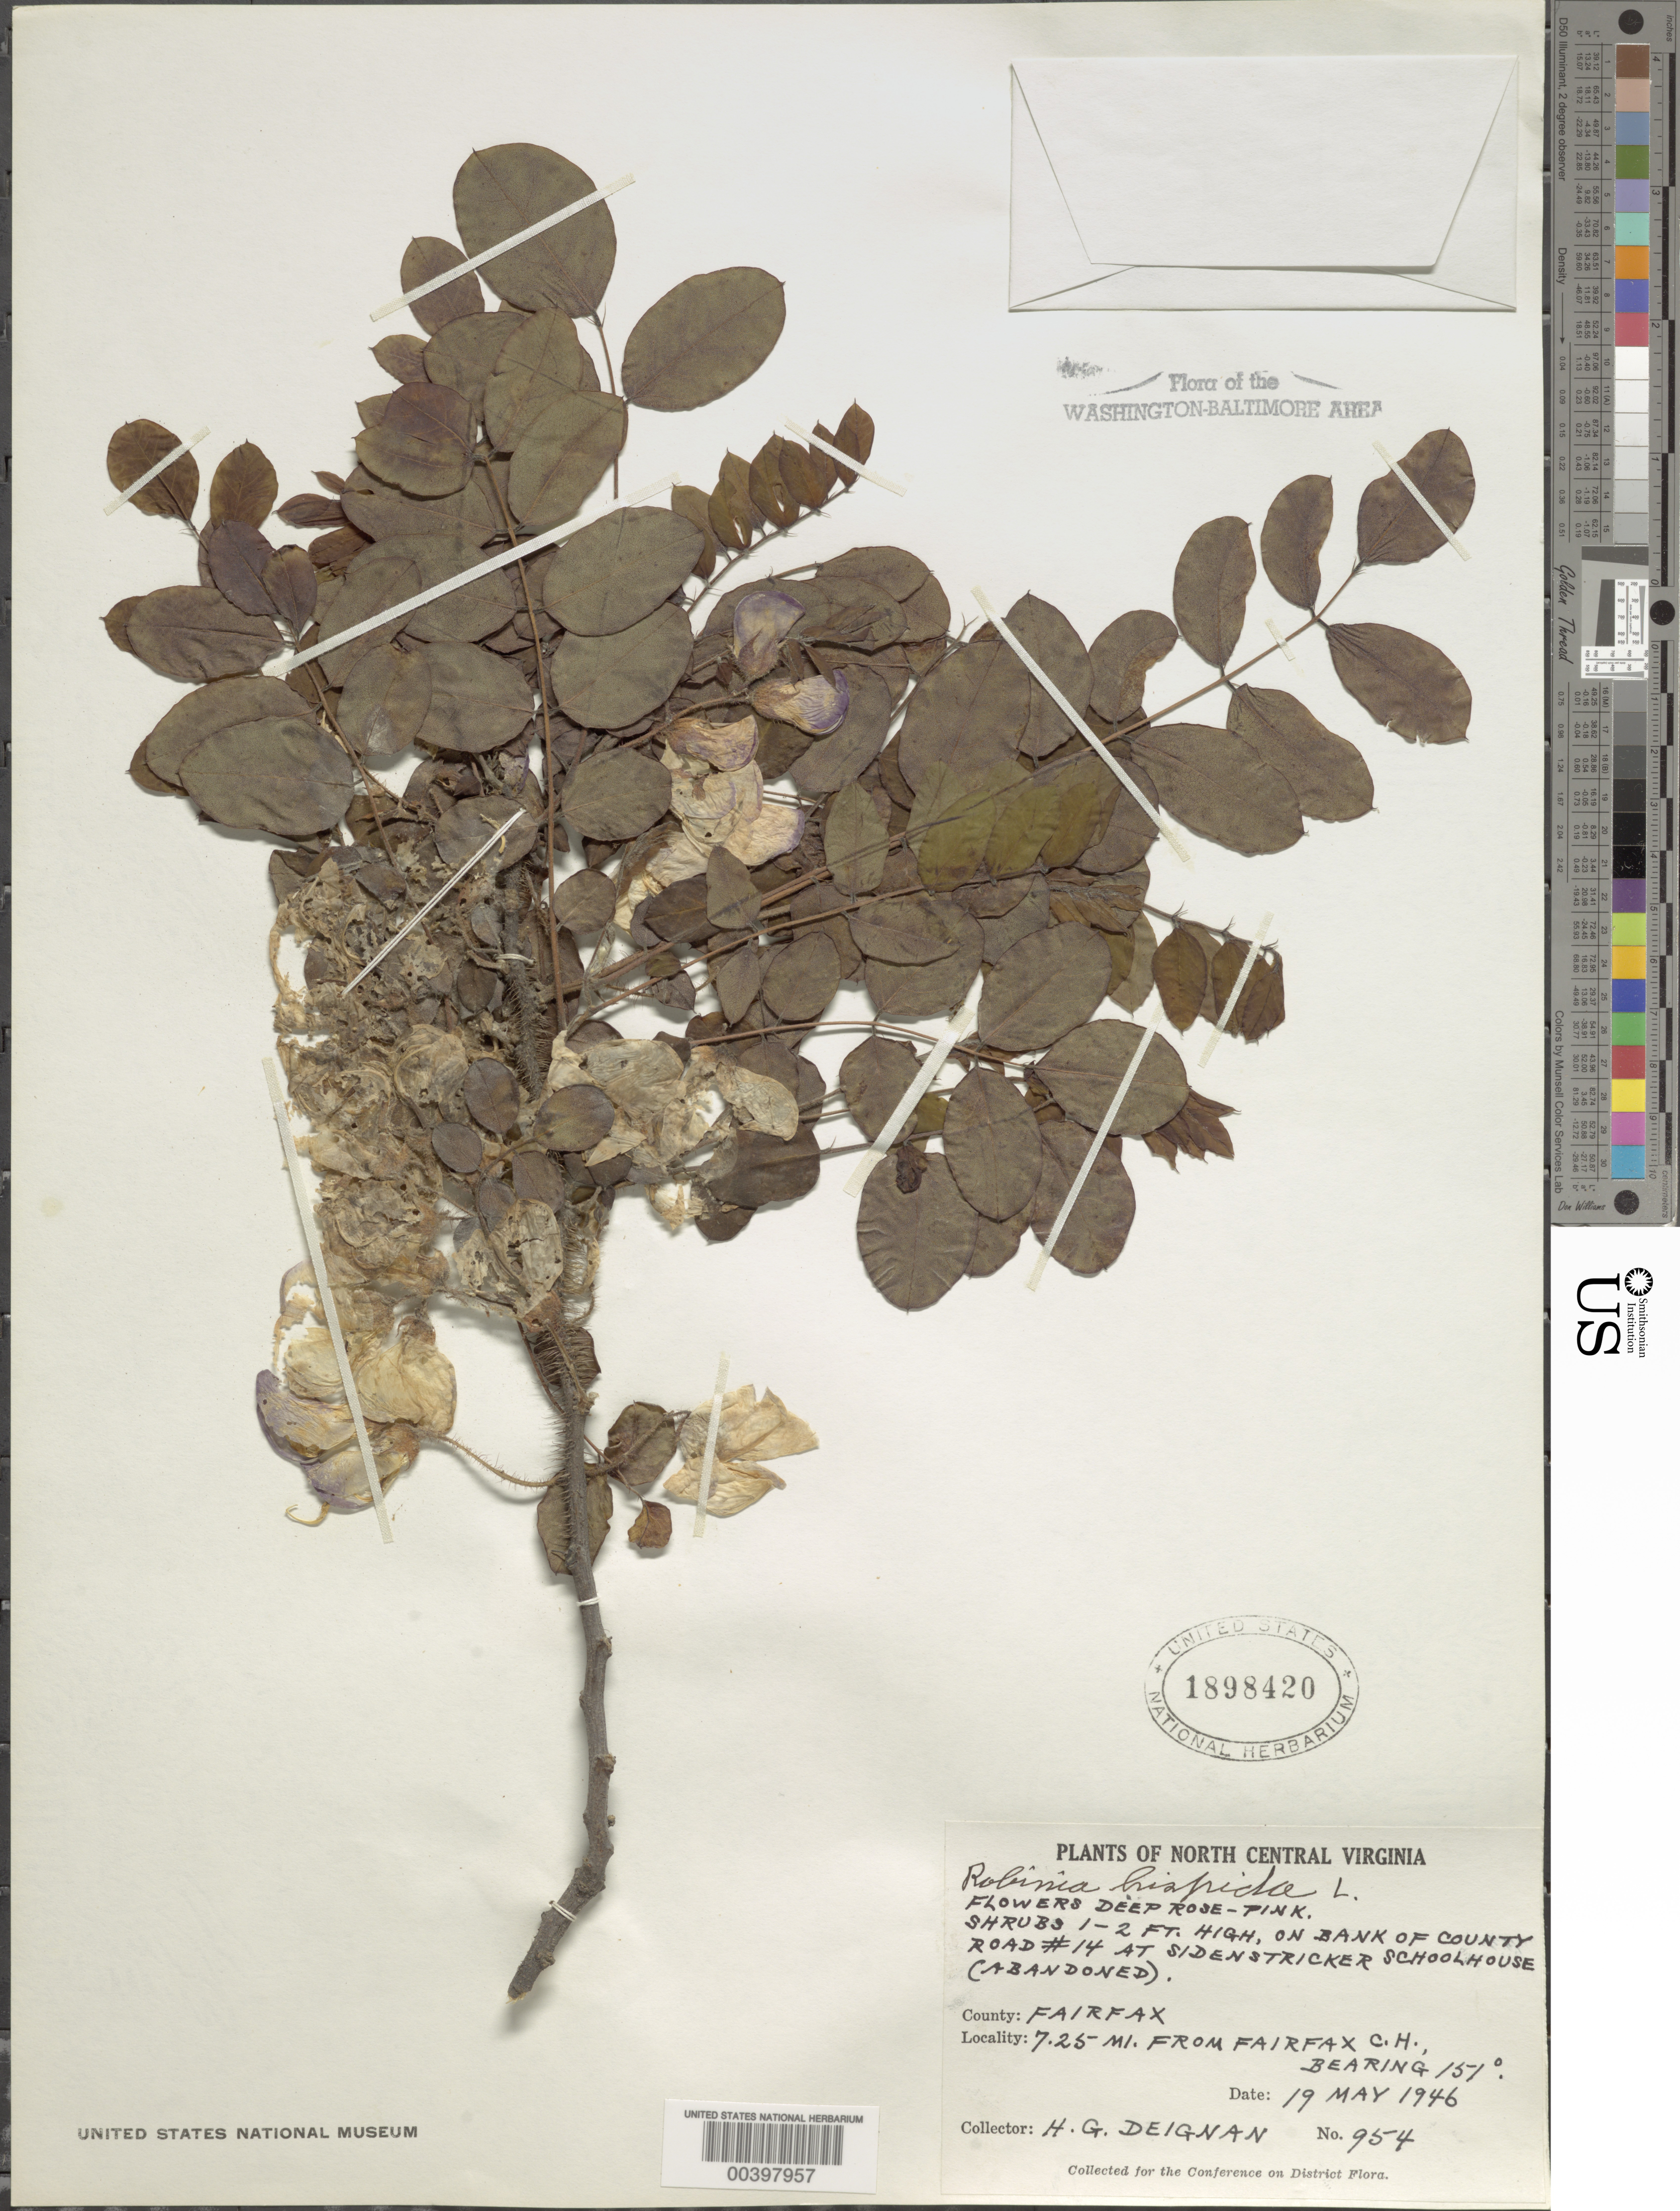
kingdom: Plantae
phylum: Tracheophyta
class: Magnoliopsida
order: Fabales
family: Fabaceae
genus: Robinia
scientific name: Robinia hispida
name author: L.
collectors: H. Deignan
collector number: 954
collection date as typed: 19 May 1946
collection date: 1946-05-19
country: United States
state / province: Virginia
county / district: Fairfax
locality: County road 14 at Sidenstricker Schoolhouse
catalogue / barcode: US 1898420